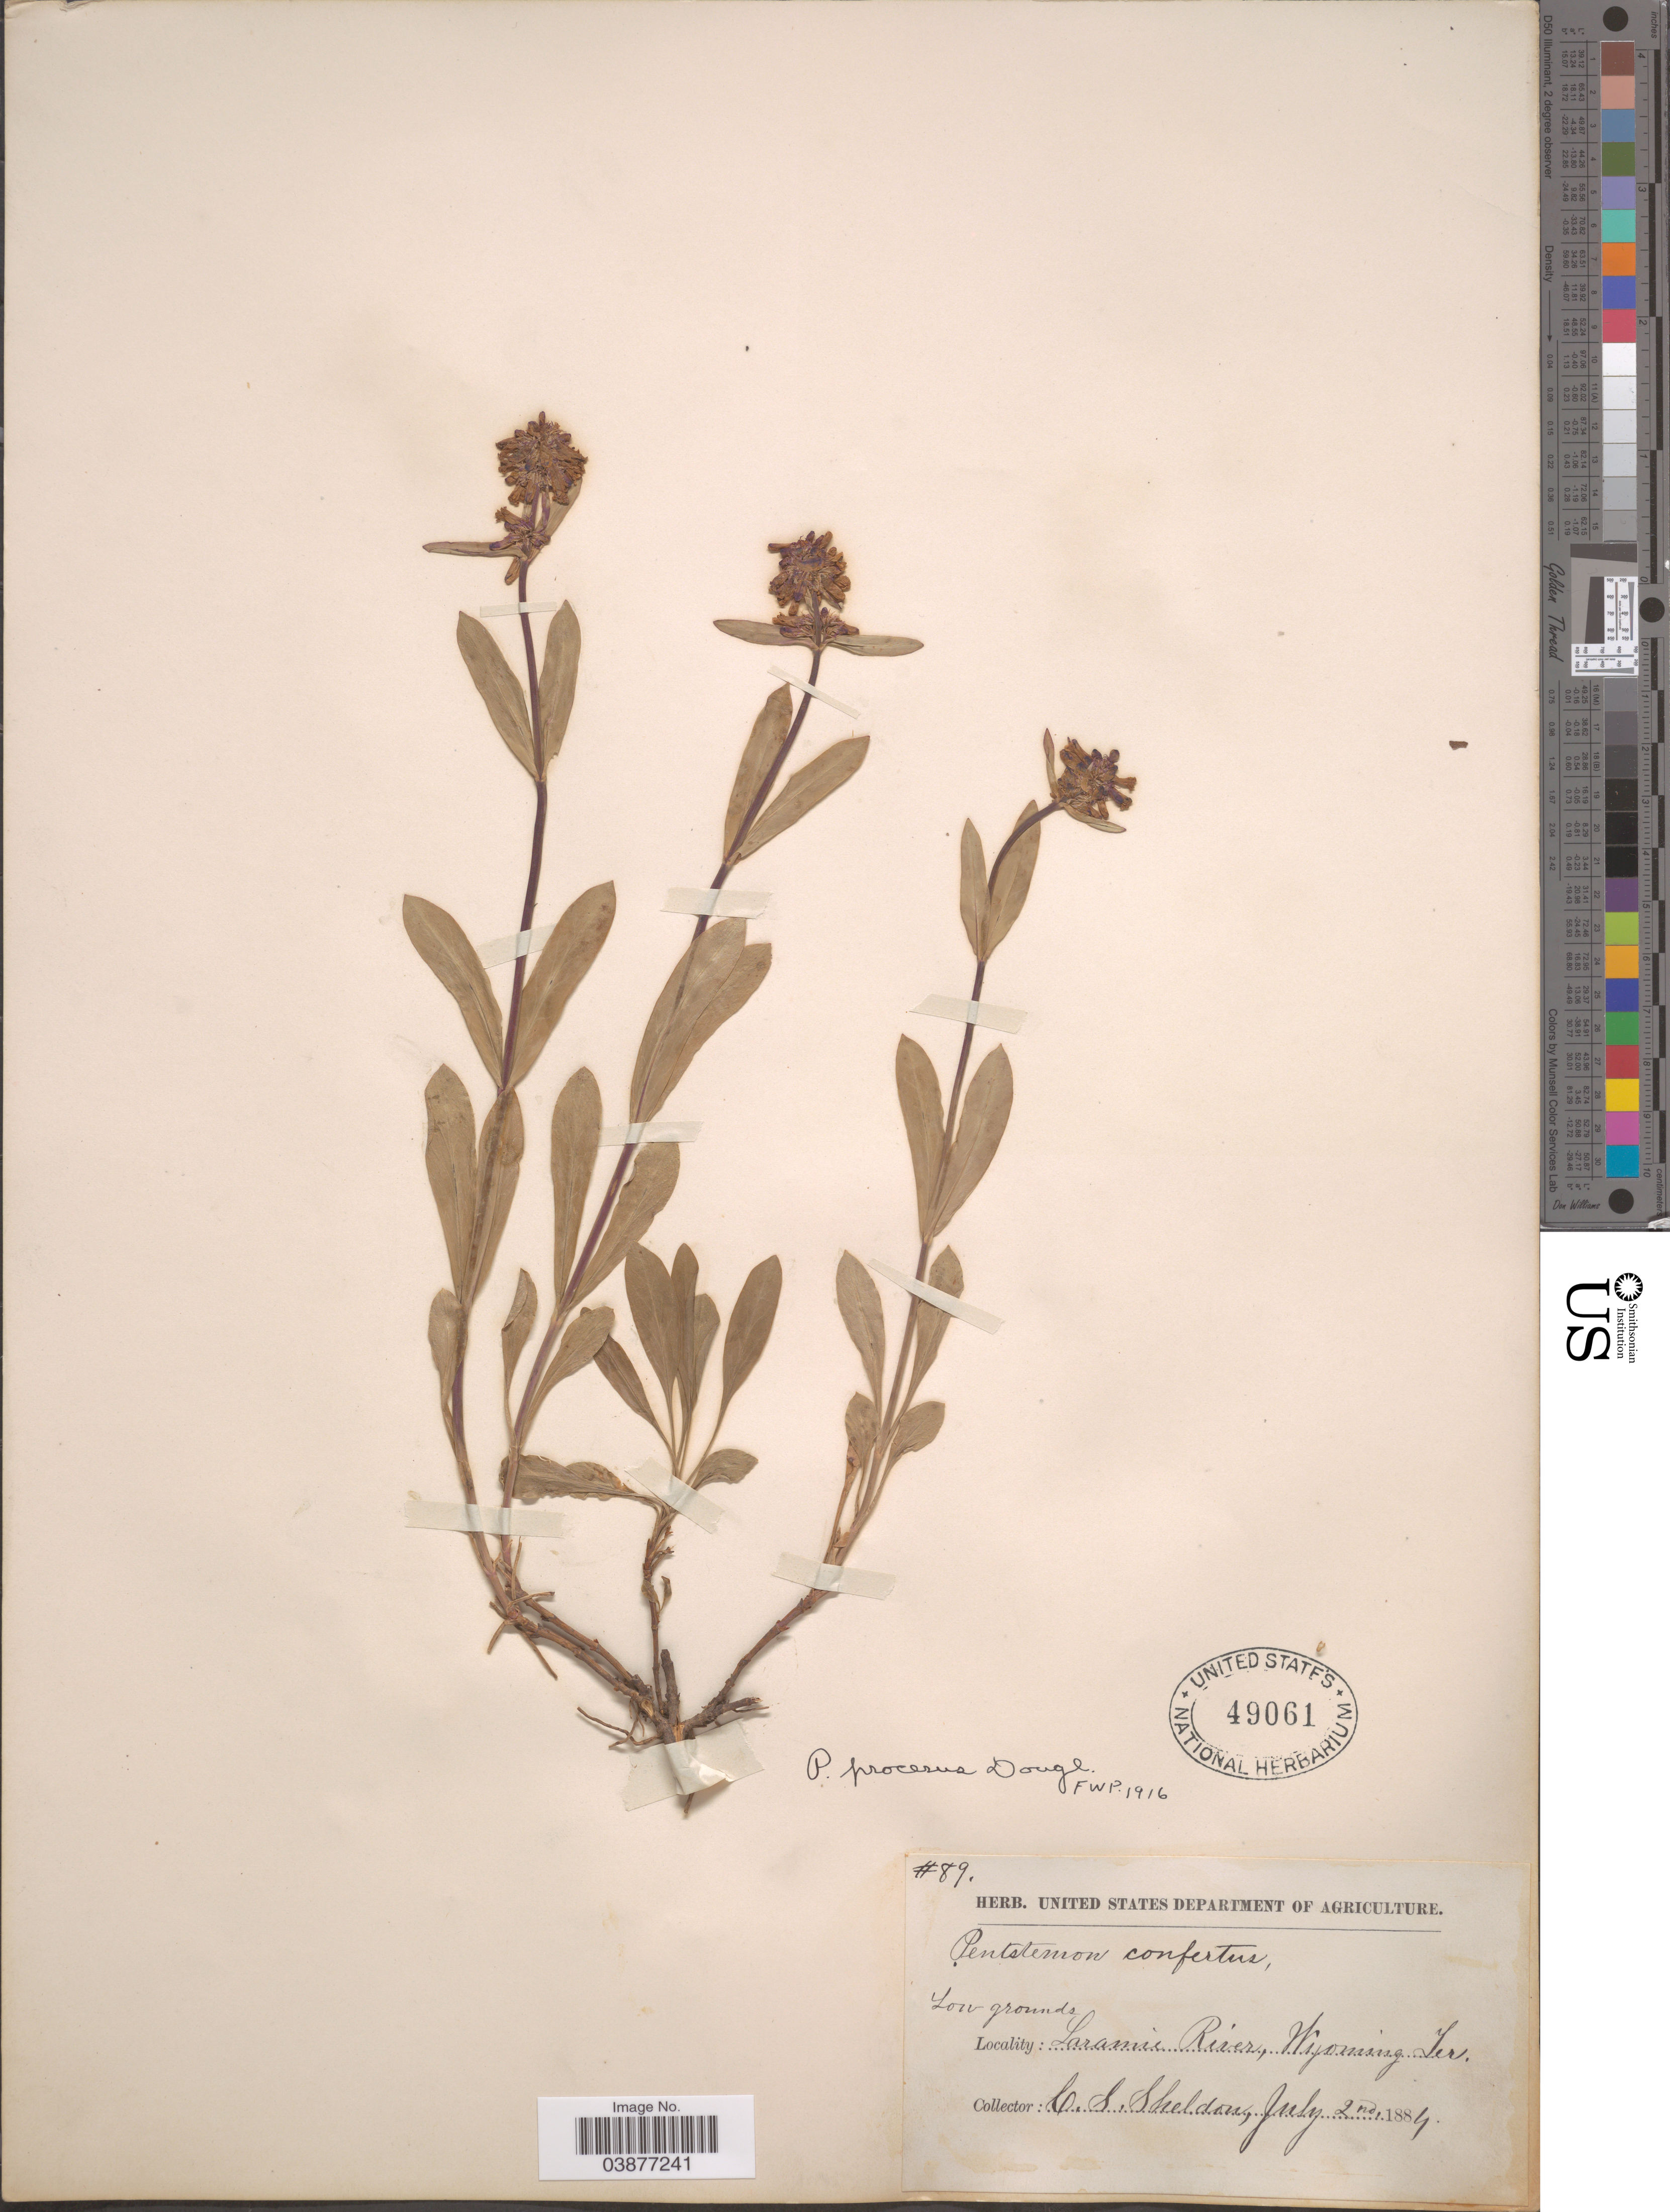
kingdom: Plantae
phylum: Tracheophyta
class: Magnoliopsida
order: Lamiales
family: Plantaginaceae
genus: Penstemon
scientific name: Penstemon procerus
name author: Douglas ex Graham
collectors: C. S. Sheldon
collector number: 89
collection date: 1884-07-02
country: United States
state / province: Wyoming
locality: Laramie River.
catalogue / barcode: US 49061